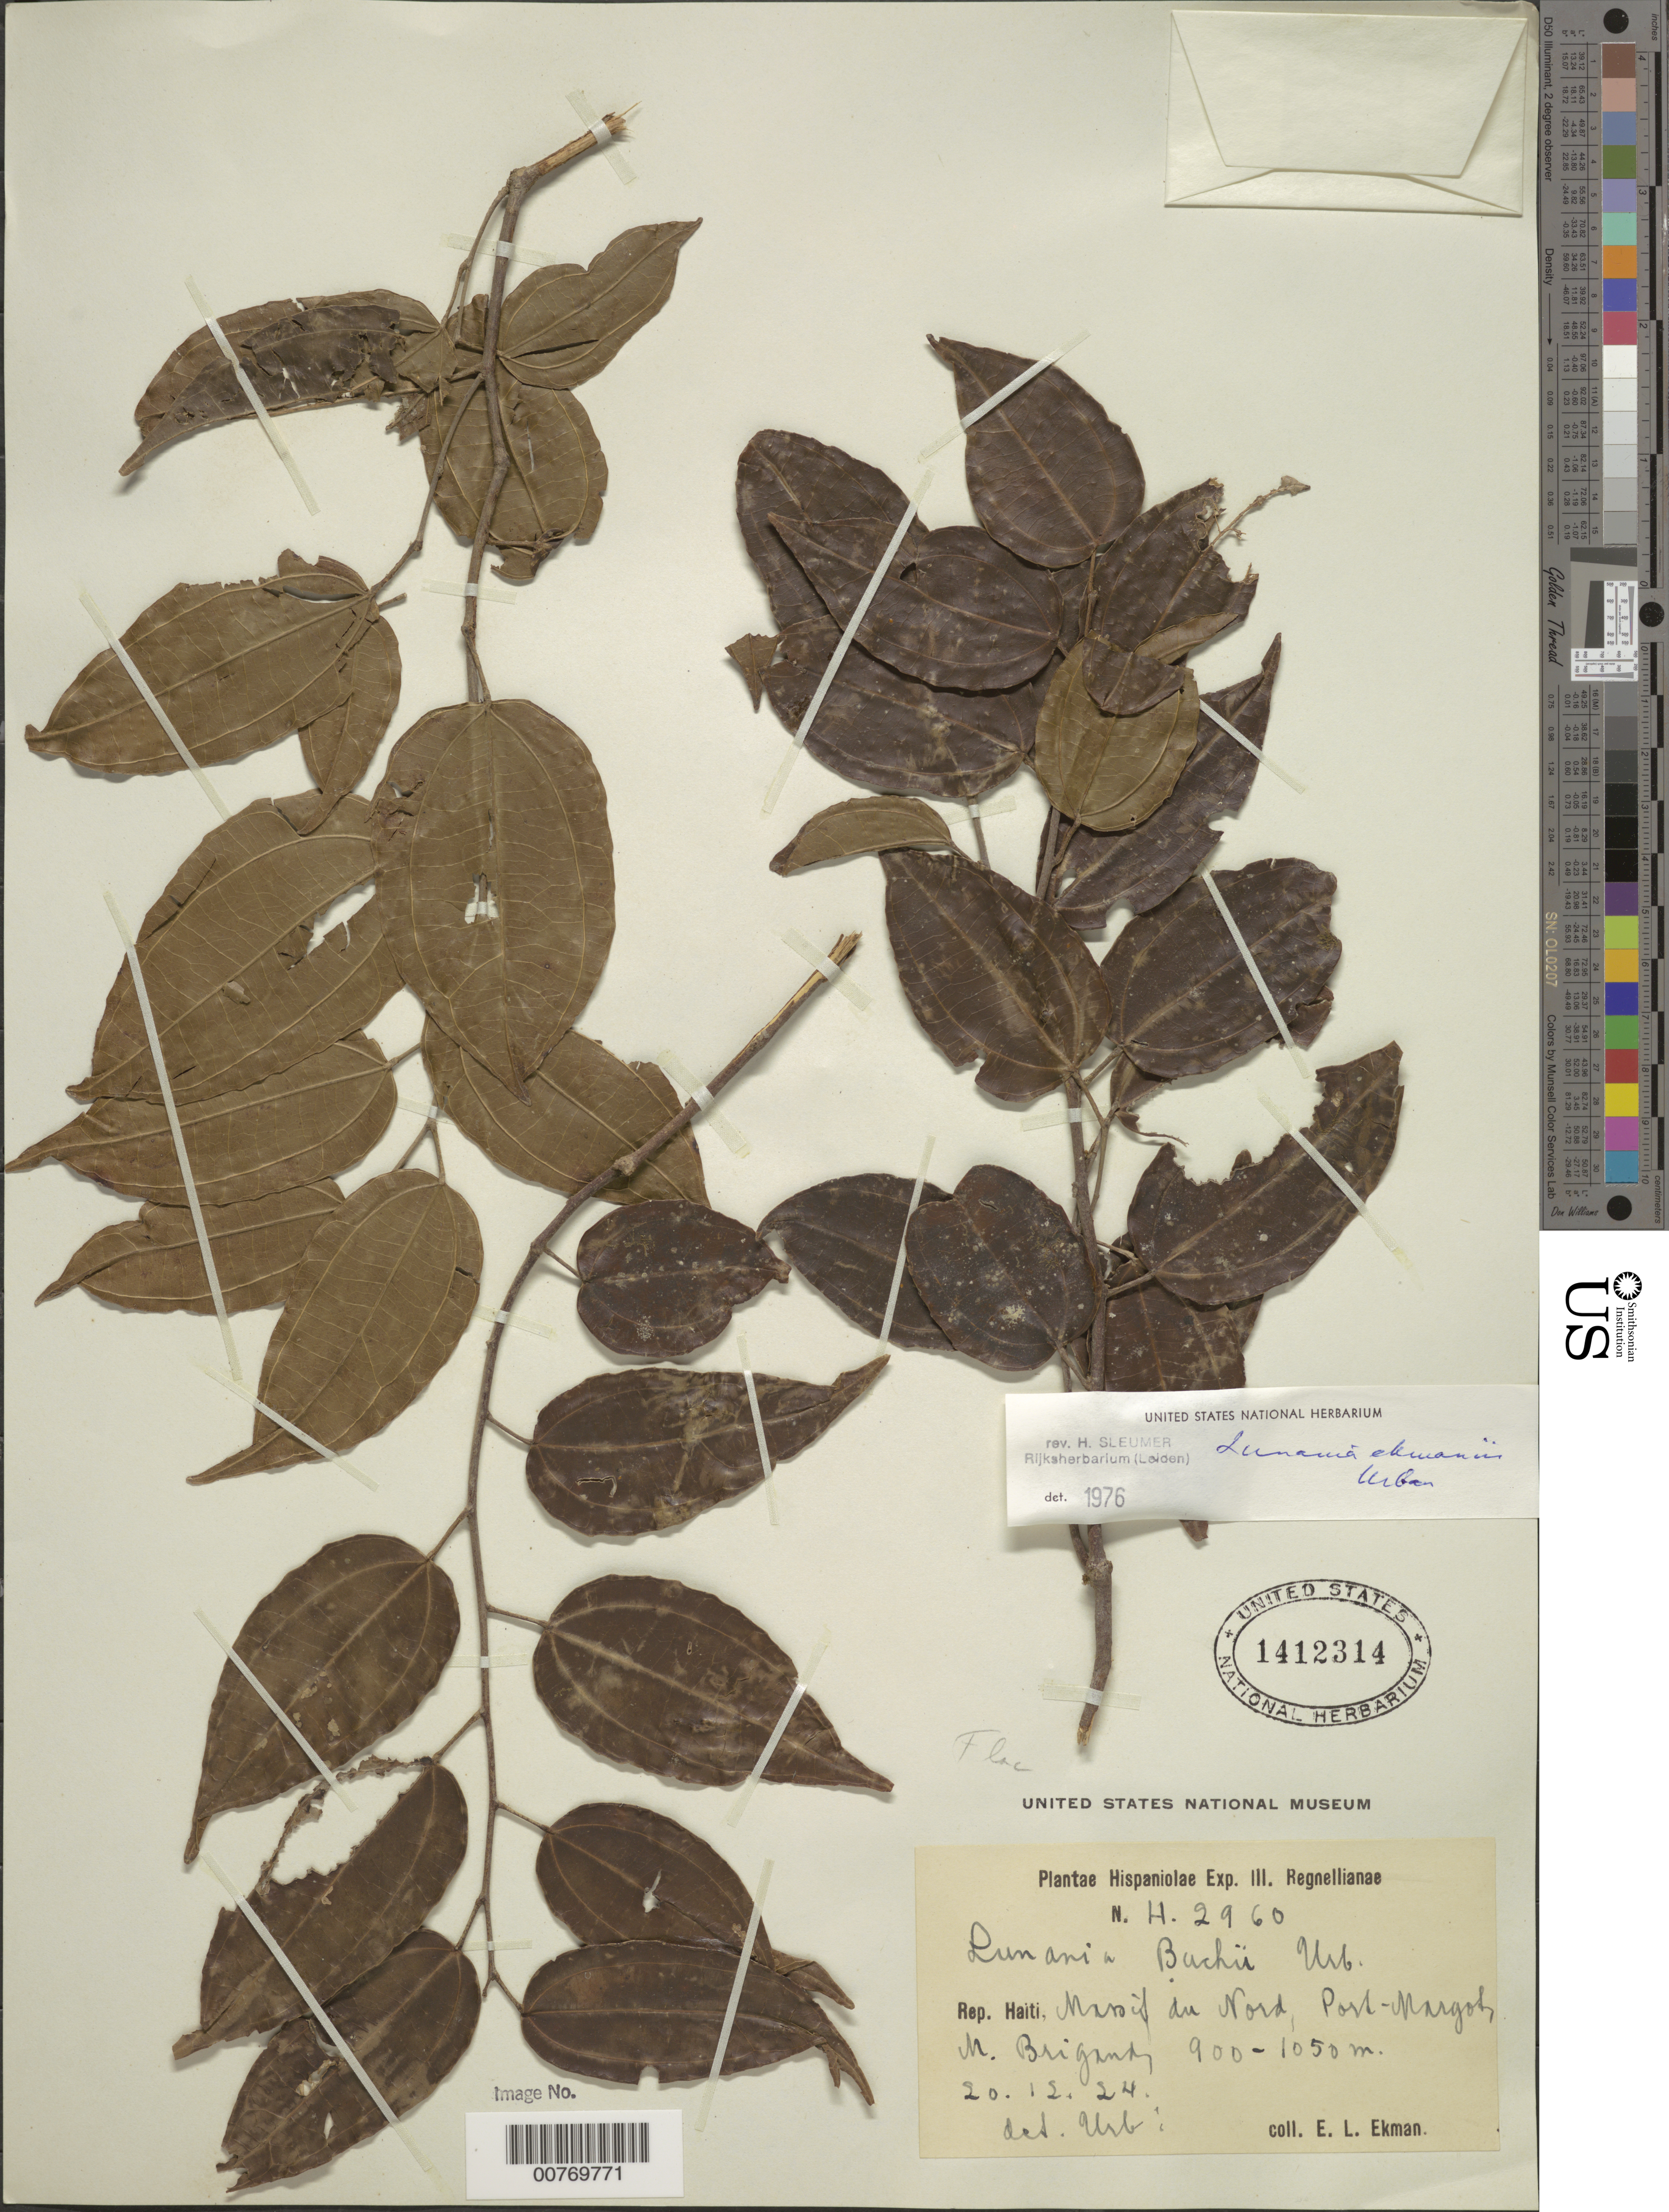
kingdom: Plantae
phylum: Tracheophyta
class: Magnoliopsida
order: Malpighiales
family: Salicaceae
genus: Lunania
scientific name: Lunania ekmanii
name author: Urb.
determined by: Sleumer, H. O.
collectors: E. L. Ekman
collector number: H 2960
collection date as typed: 20 Dec 1924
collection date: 1924-12-20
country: Haiti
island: Hispaniola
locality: Massif du Nord, Port-Nargod, N. Brigand.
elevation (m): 900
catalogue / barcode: US 1412314